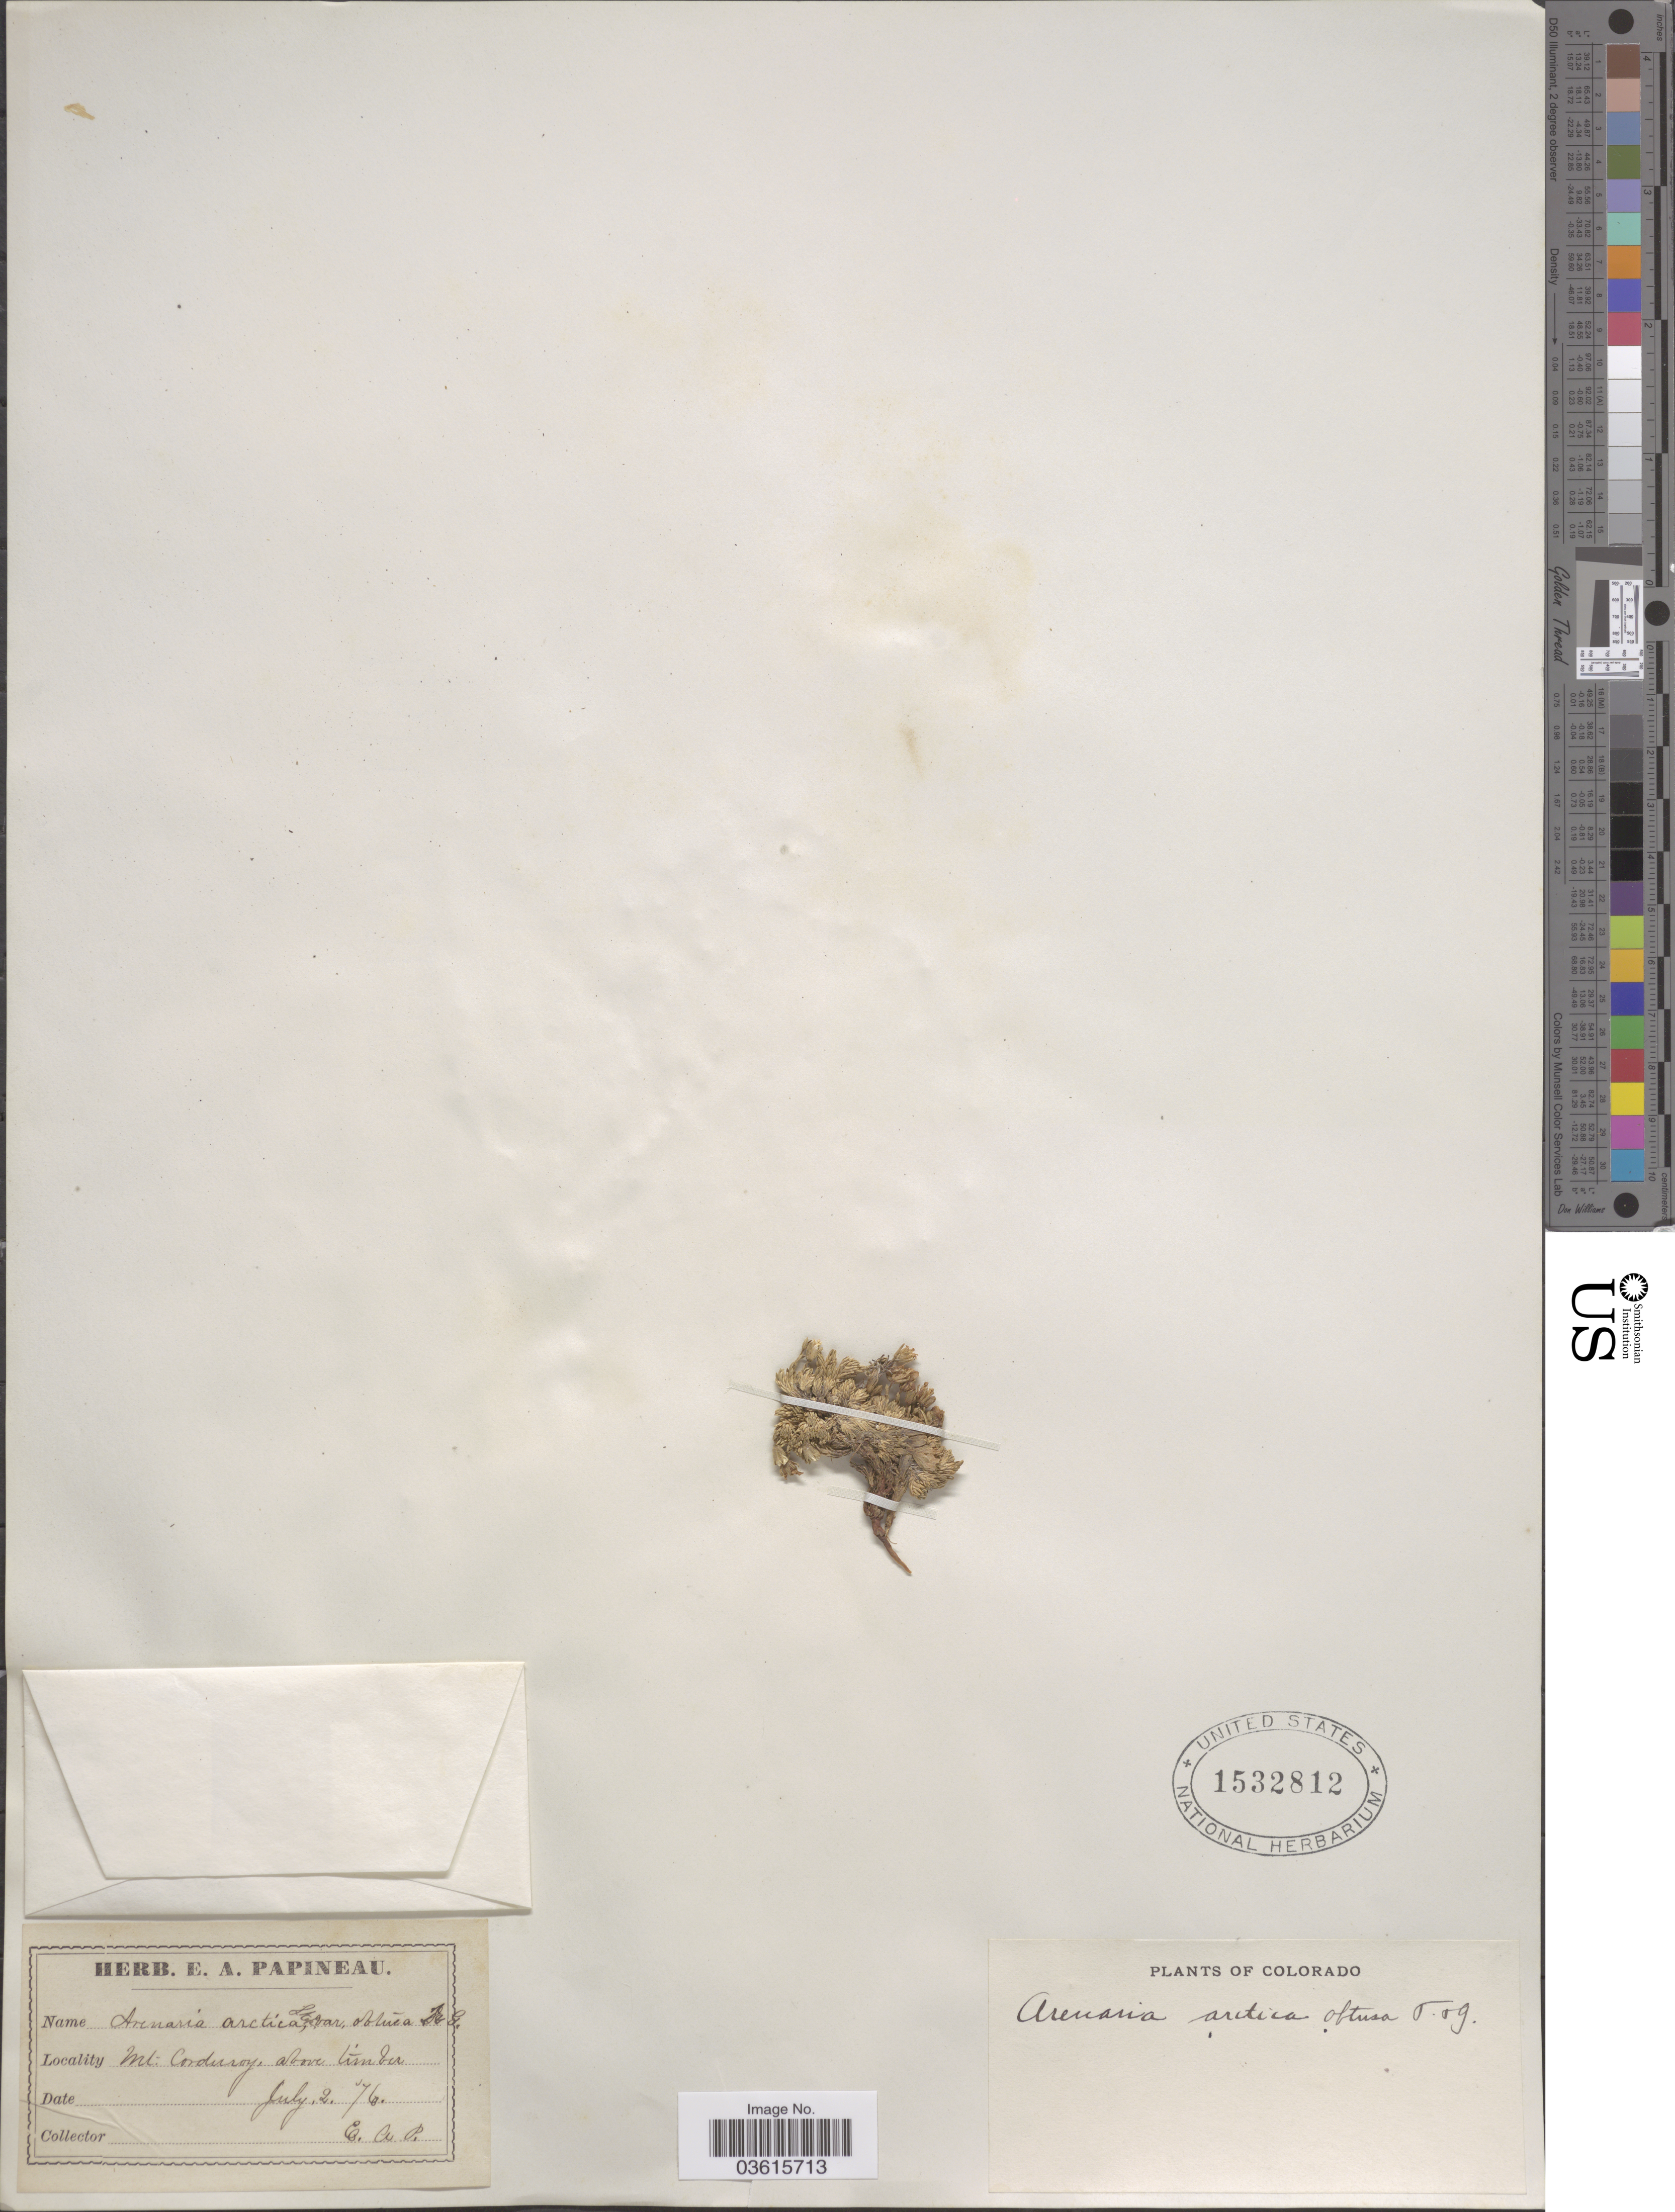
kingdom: Plantae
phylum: Tracheophyta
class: Magnoliopsida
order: Caryophyllales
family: Caryophyllaceae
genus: Cherleria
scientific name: Cherleria obtusiloba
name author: (Rydb.) A.J. Moore & Dillenb.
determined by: Strong, Mark T., (BOT), Smithsonian Institution - National Museum of Natural History (UNITED STATES)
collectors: E. Papineau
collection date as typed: Transcribed d/m/y: 2/7/76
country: United States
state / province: Colorado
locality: Mt. Corduroy above timber.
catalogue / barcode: US 1532812